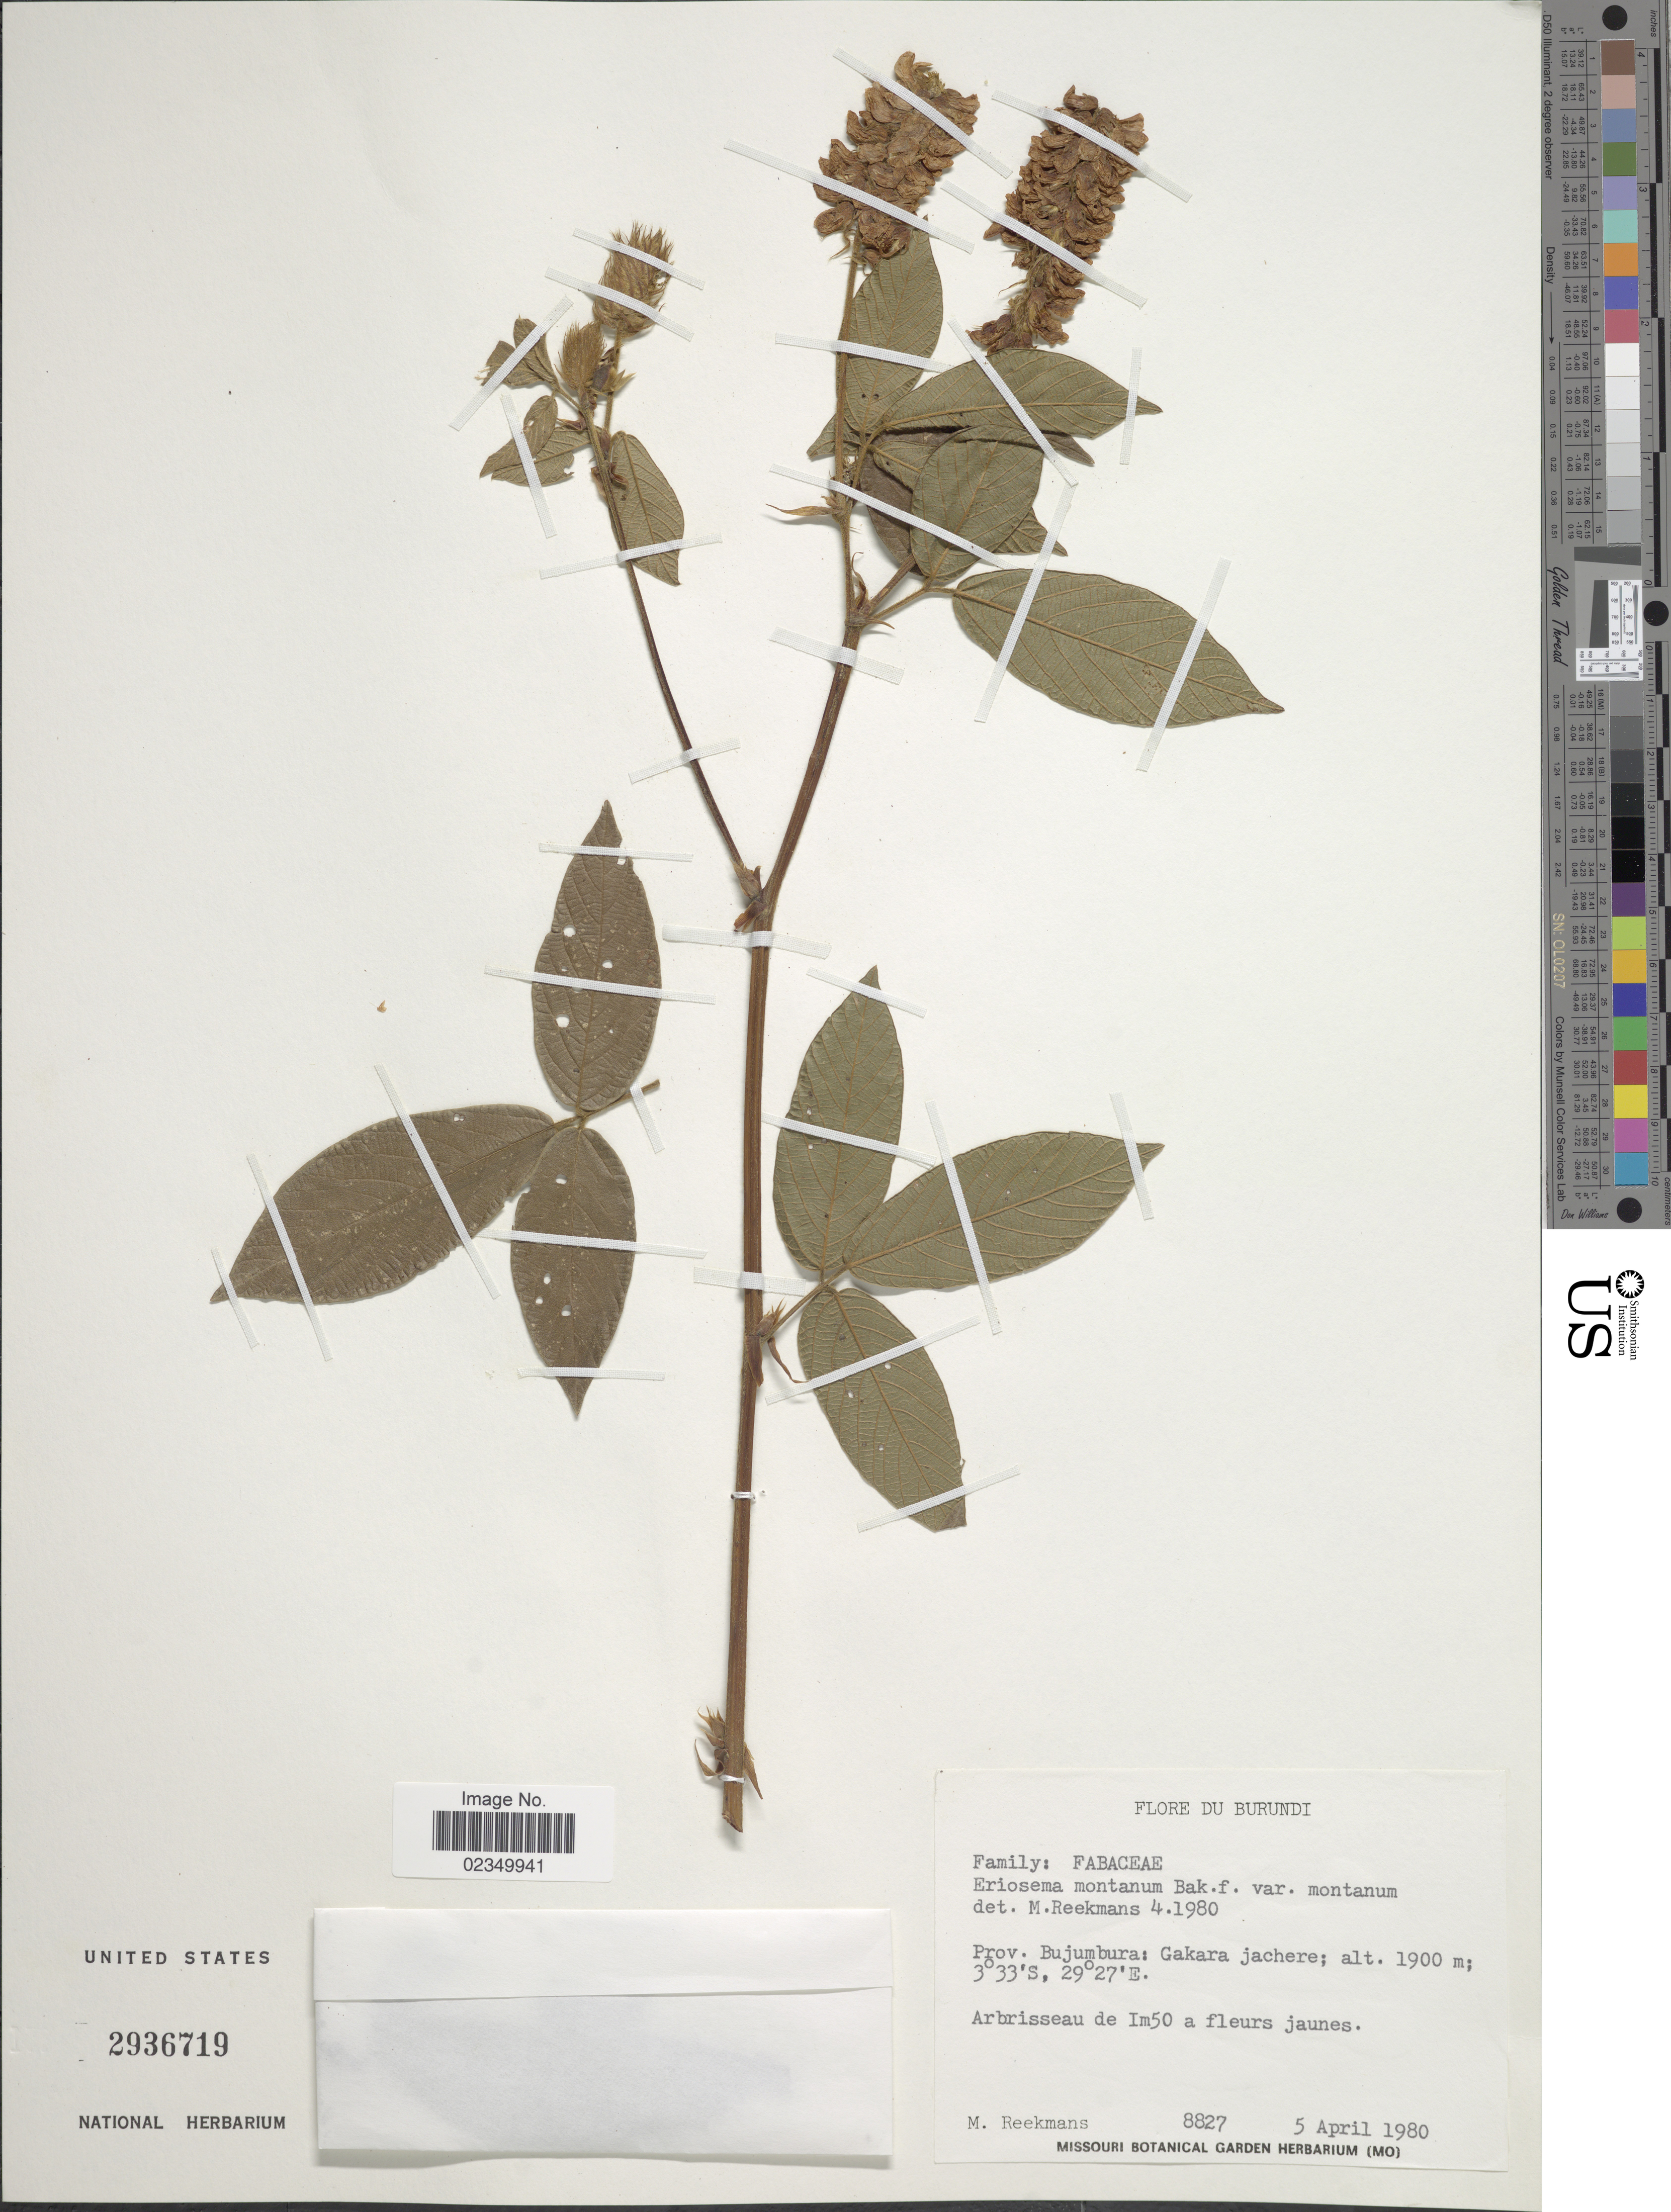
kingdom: Plantae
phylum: Tracheophyta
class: Magnoliopsida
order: Fabales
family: Fabaceae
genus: Eriosema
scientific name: Eriosema montanum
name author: Baker f.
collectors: M. Reekmans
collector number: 8827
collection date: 1980-04-05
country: Burundi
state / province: Bujumura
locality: Prov. Bujumbura: Gakara jachere.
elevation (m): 1900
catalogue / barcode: US 2936719